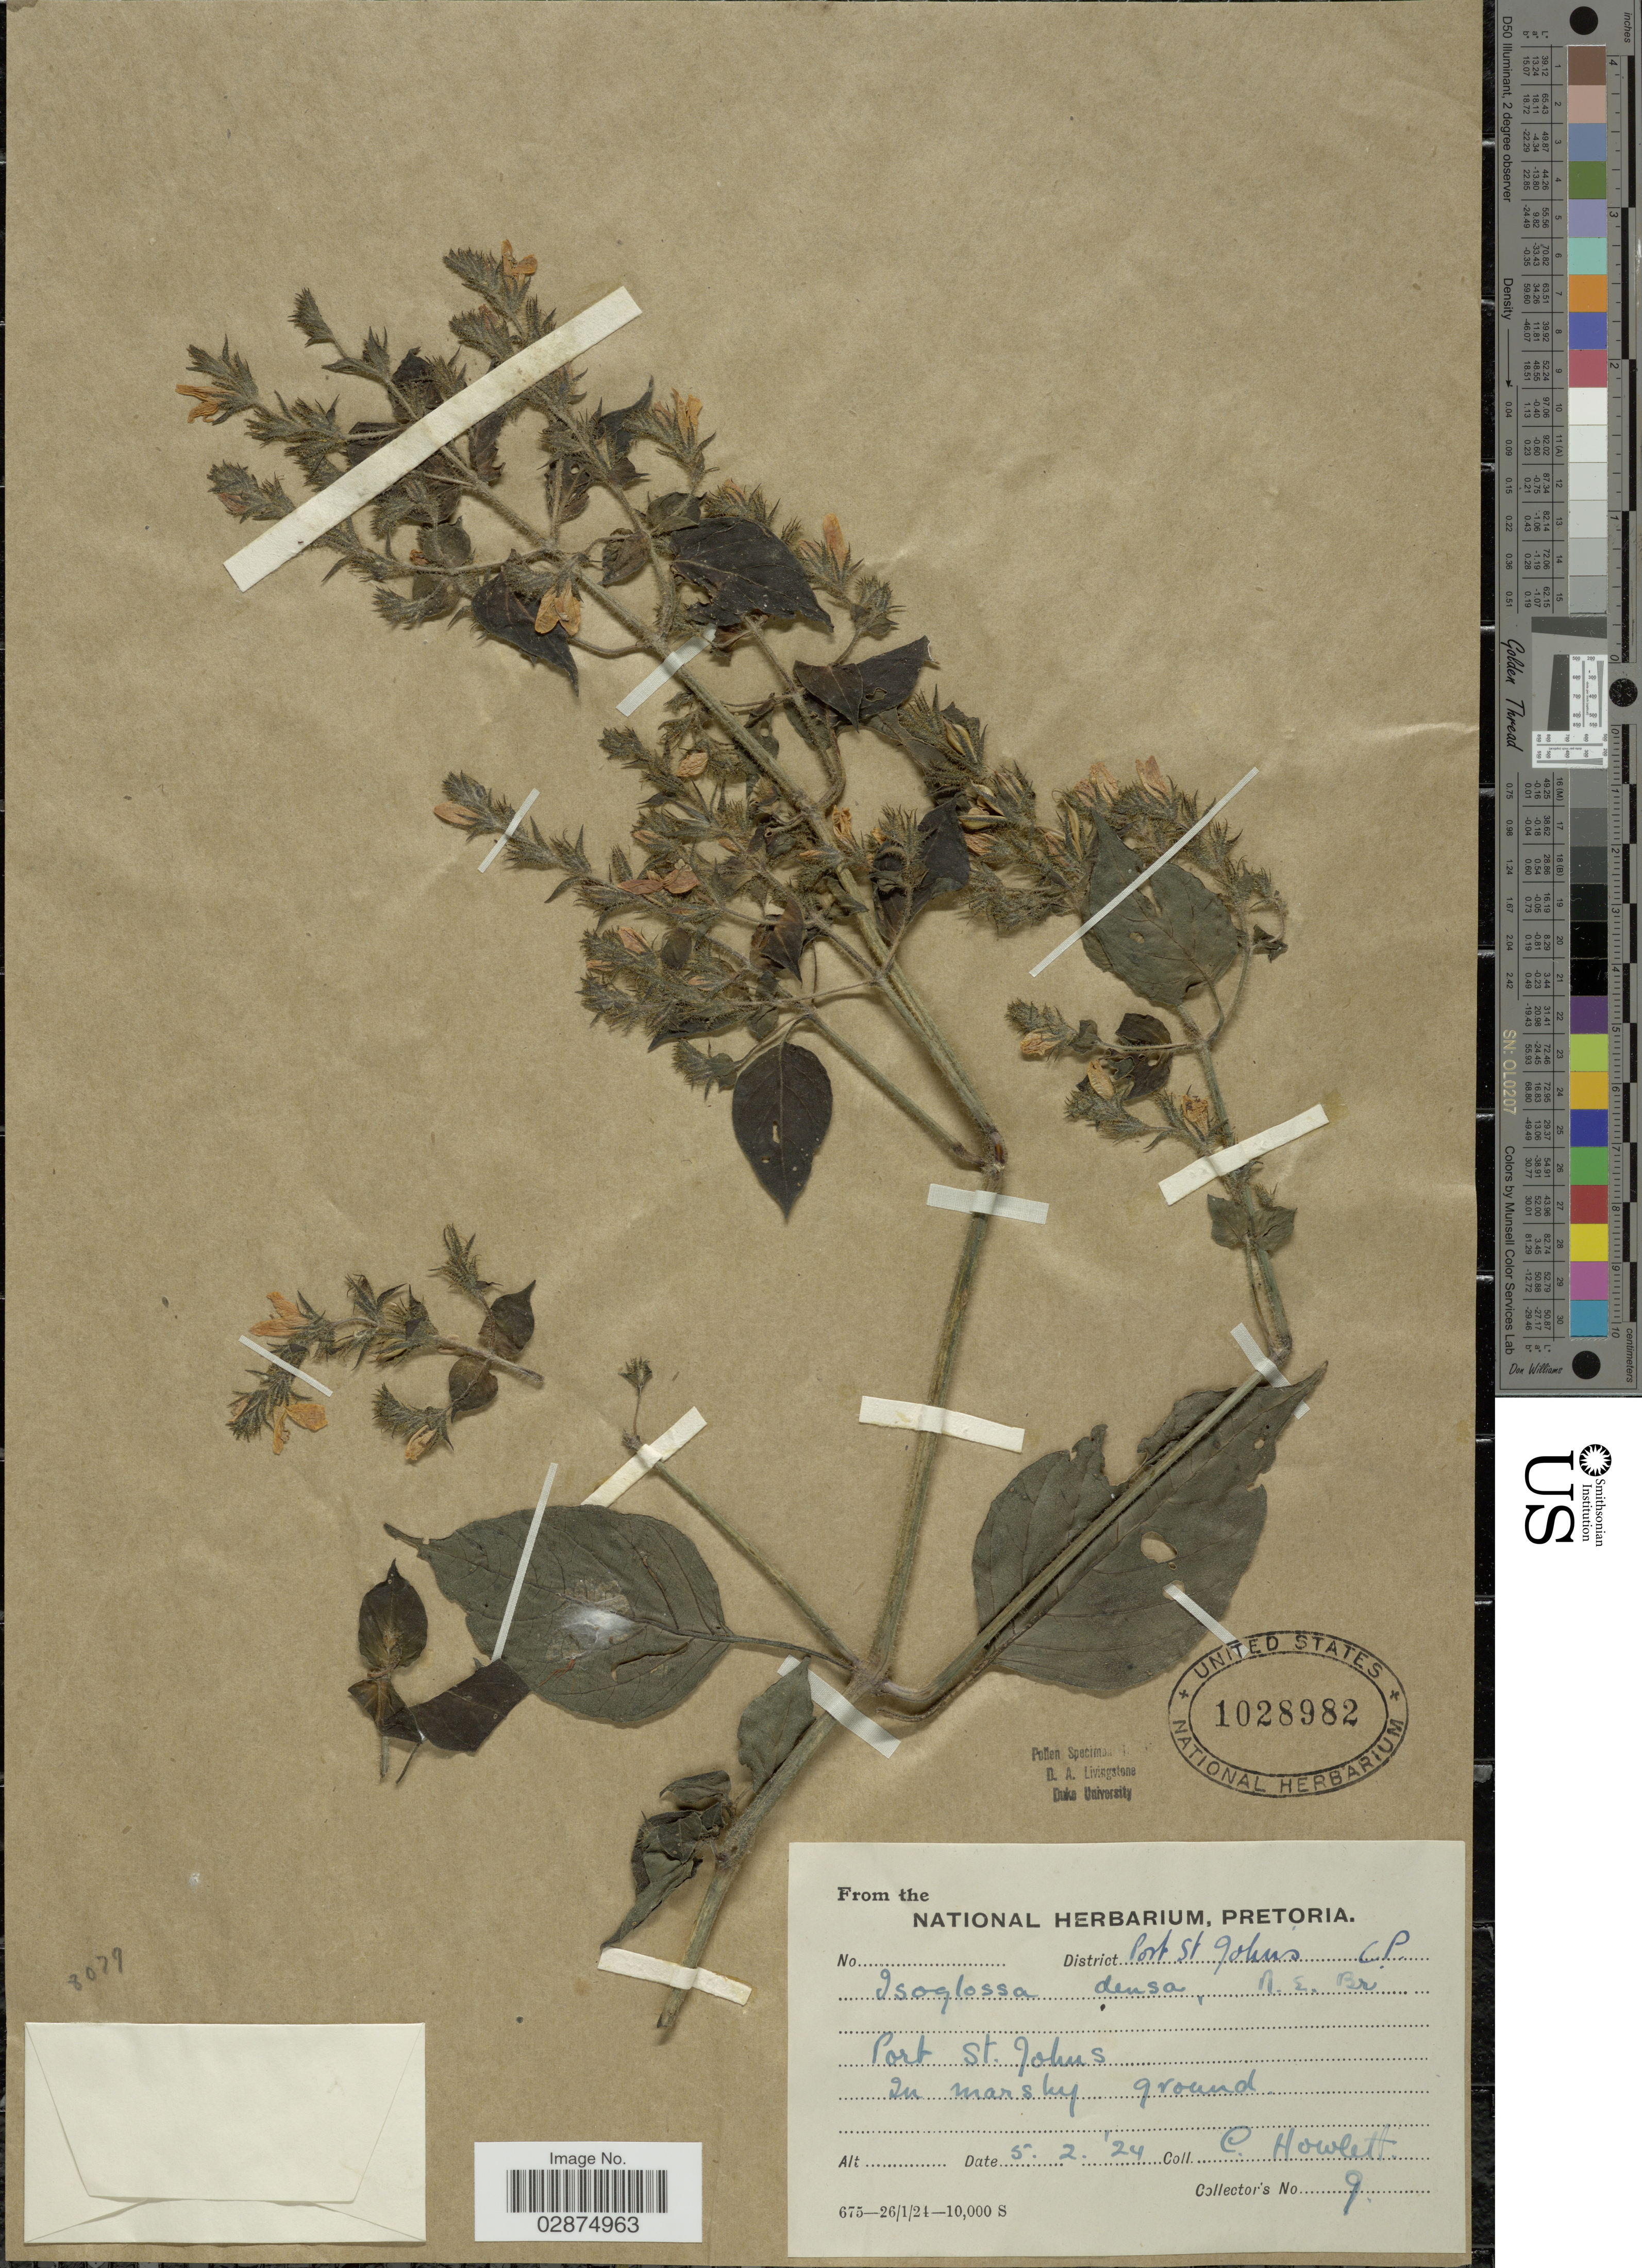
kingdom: Plantae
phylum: Tracheophyta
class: Magnoliopsida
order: Lamiales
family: Acanthaceae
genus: Isoglossa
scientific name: Isoglossa densa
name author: N.E. Br.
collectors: C. Howlett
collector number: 9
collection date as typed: Transcribed d/m/y: 5/2/24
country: South Africa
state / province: Eastern Cape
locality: District Port St Johns. CP. Port St. Johns.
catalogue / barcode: US 1028982